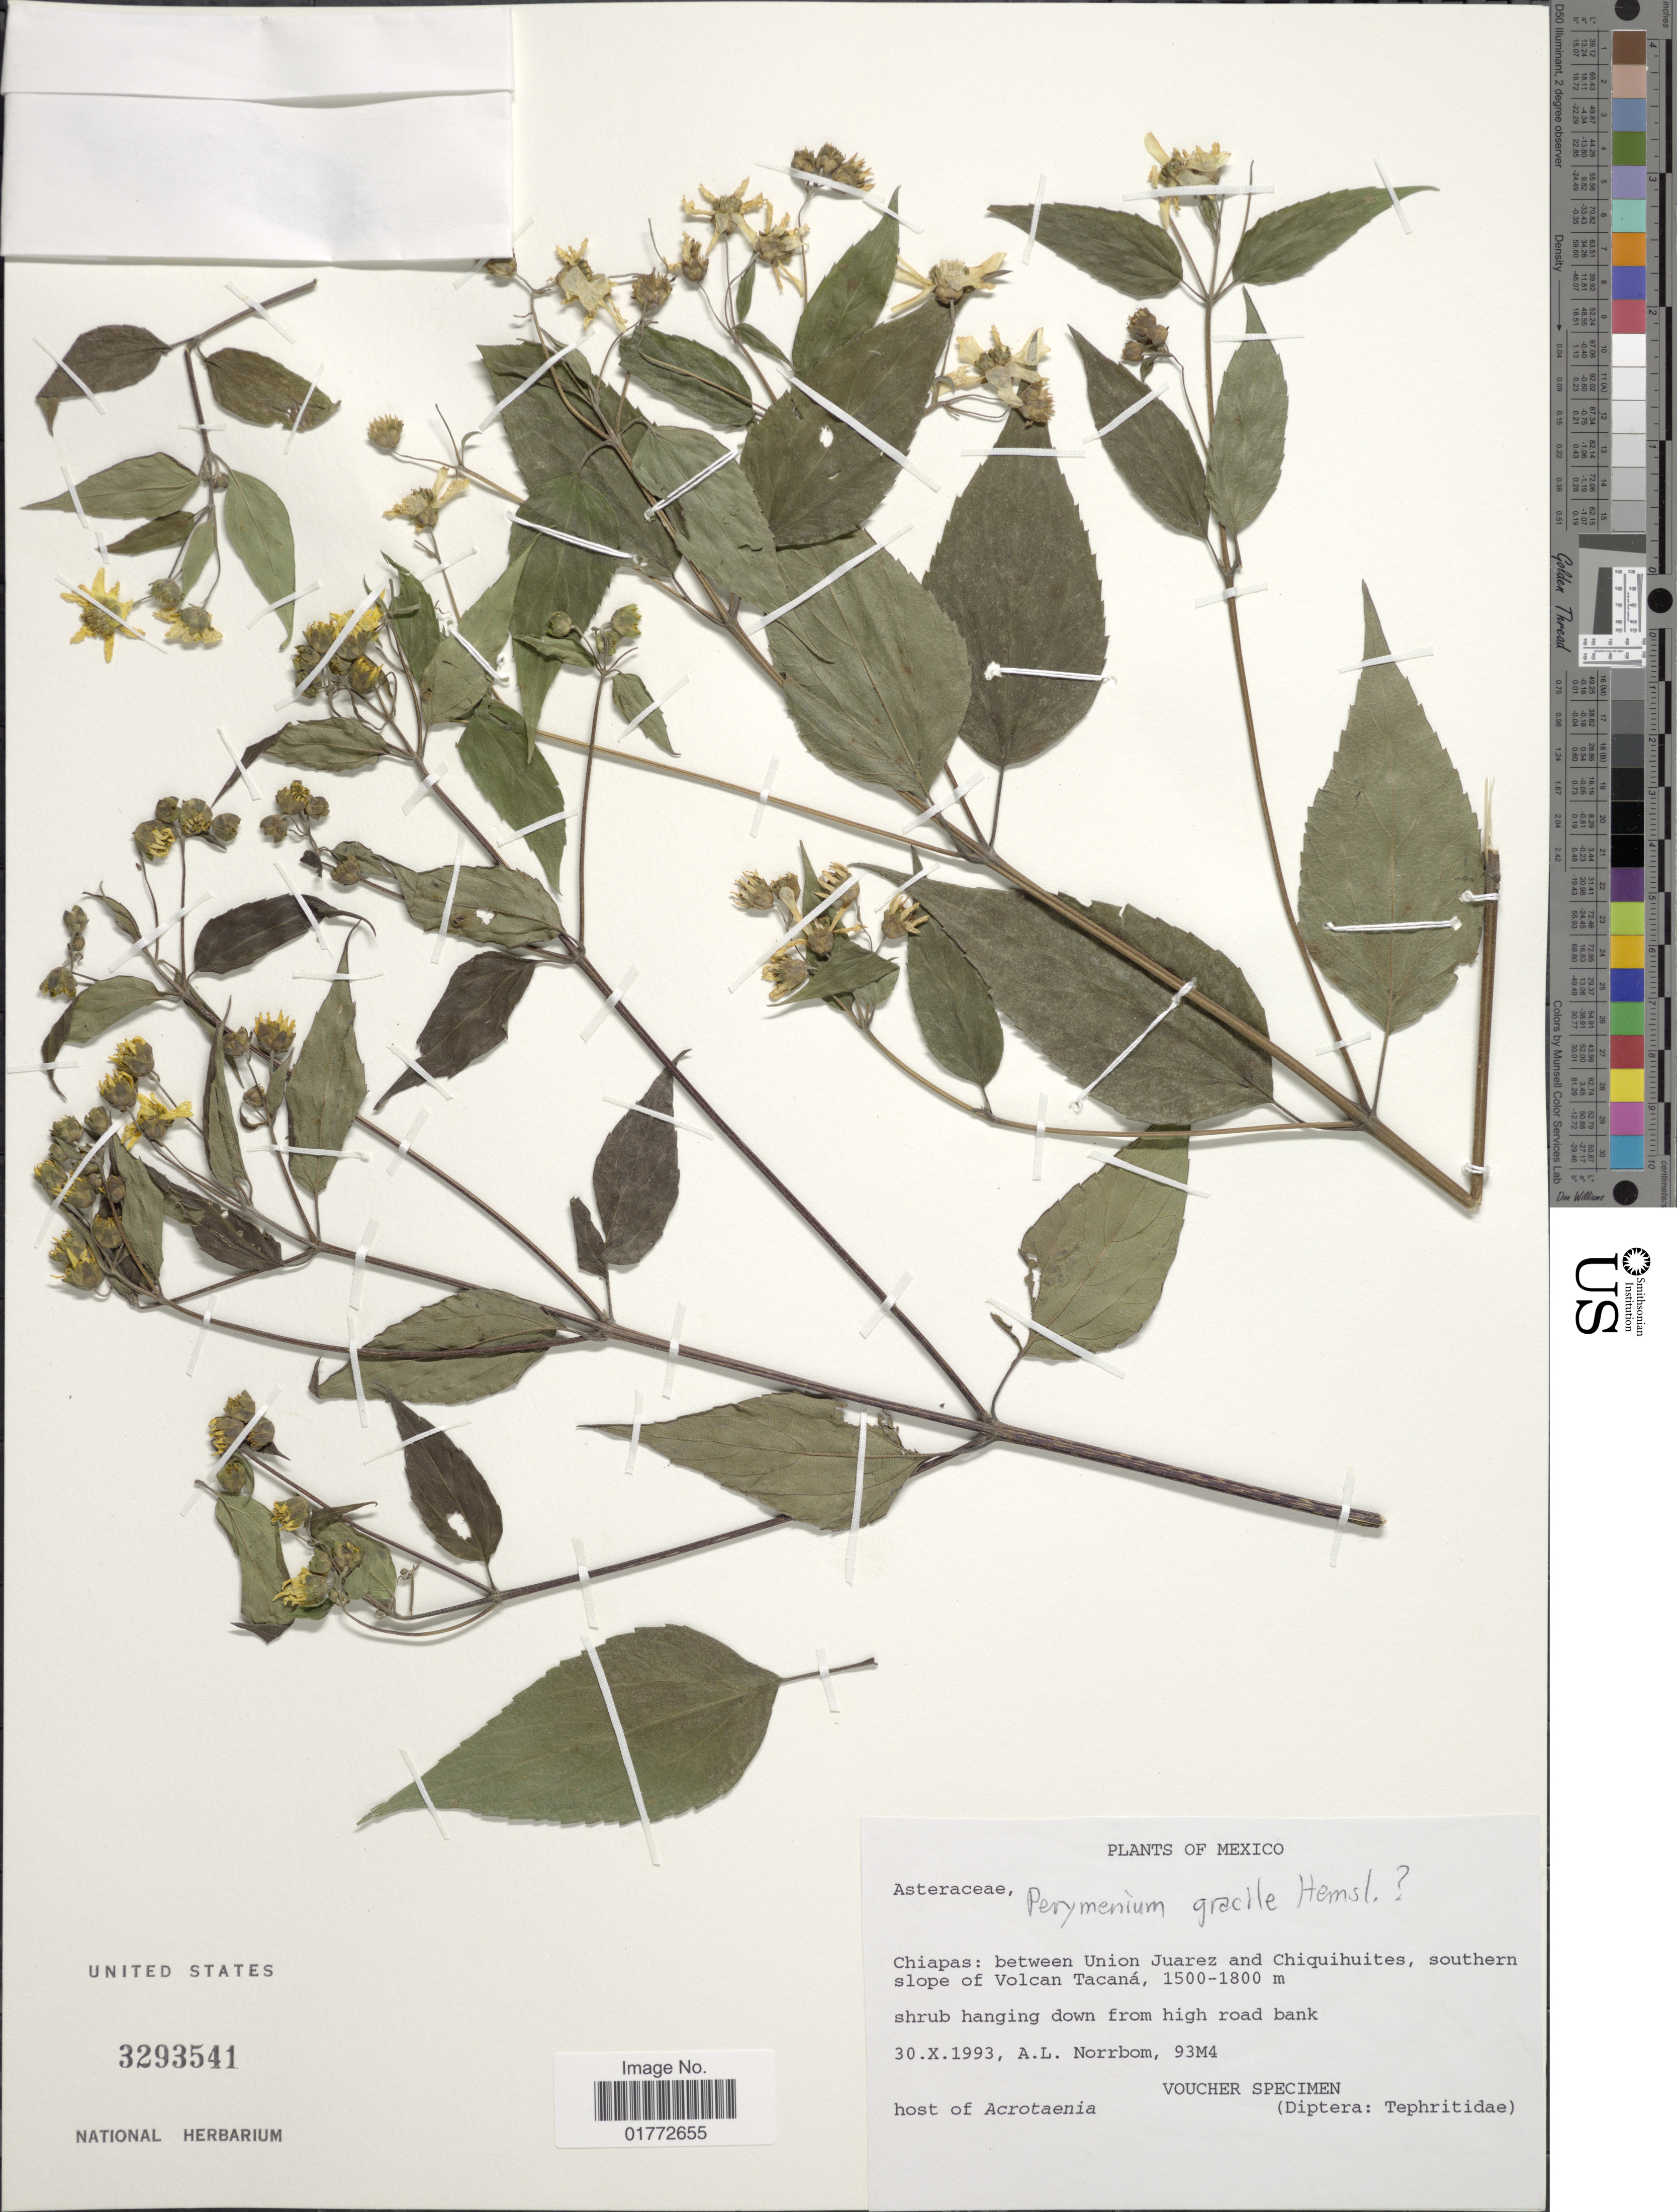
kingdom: Plantae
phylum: Tracheophyta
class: Magnoliopsida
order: Asterales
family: Asteraceae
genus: Perymenium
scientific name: Perymenium gracile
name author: Hemsl.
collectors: A. L. Norrbom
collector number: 93M4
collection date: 1993-10-30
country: Mexico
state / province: Chiapas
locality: Between Union Juarez and Chiquihuites, southern slope of Volcan Tacana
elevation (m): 1500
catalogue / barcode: US 3293541